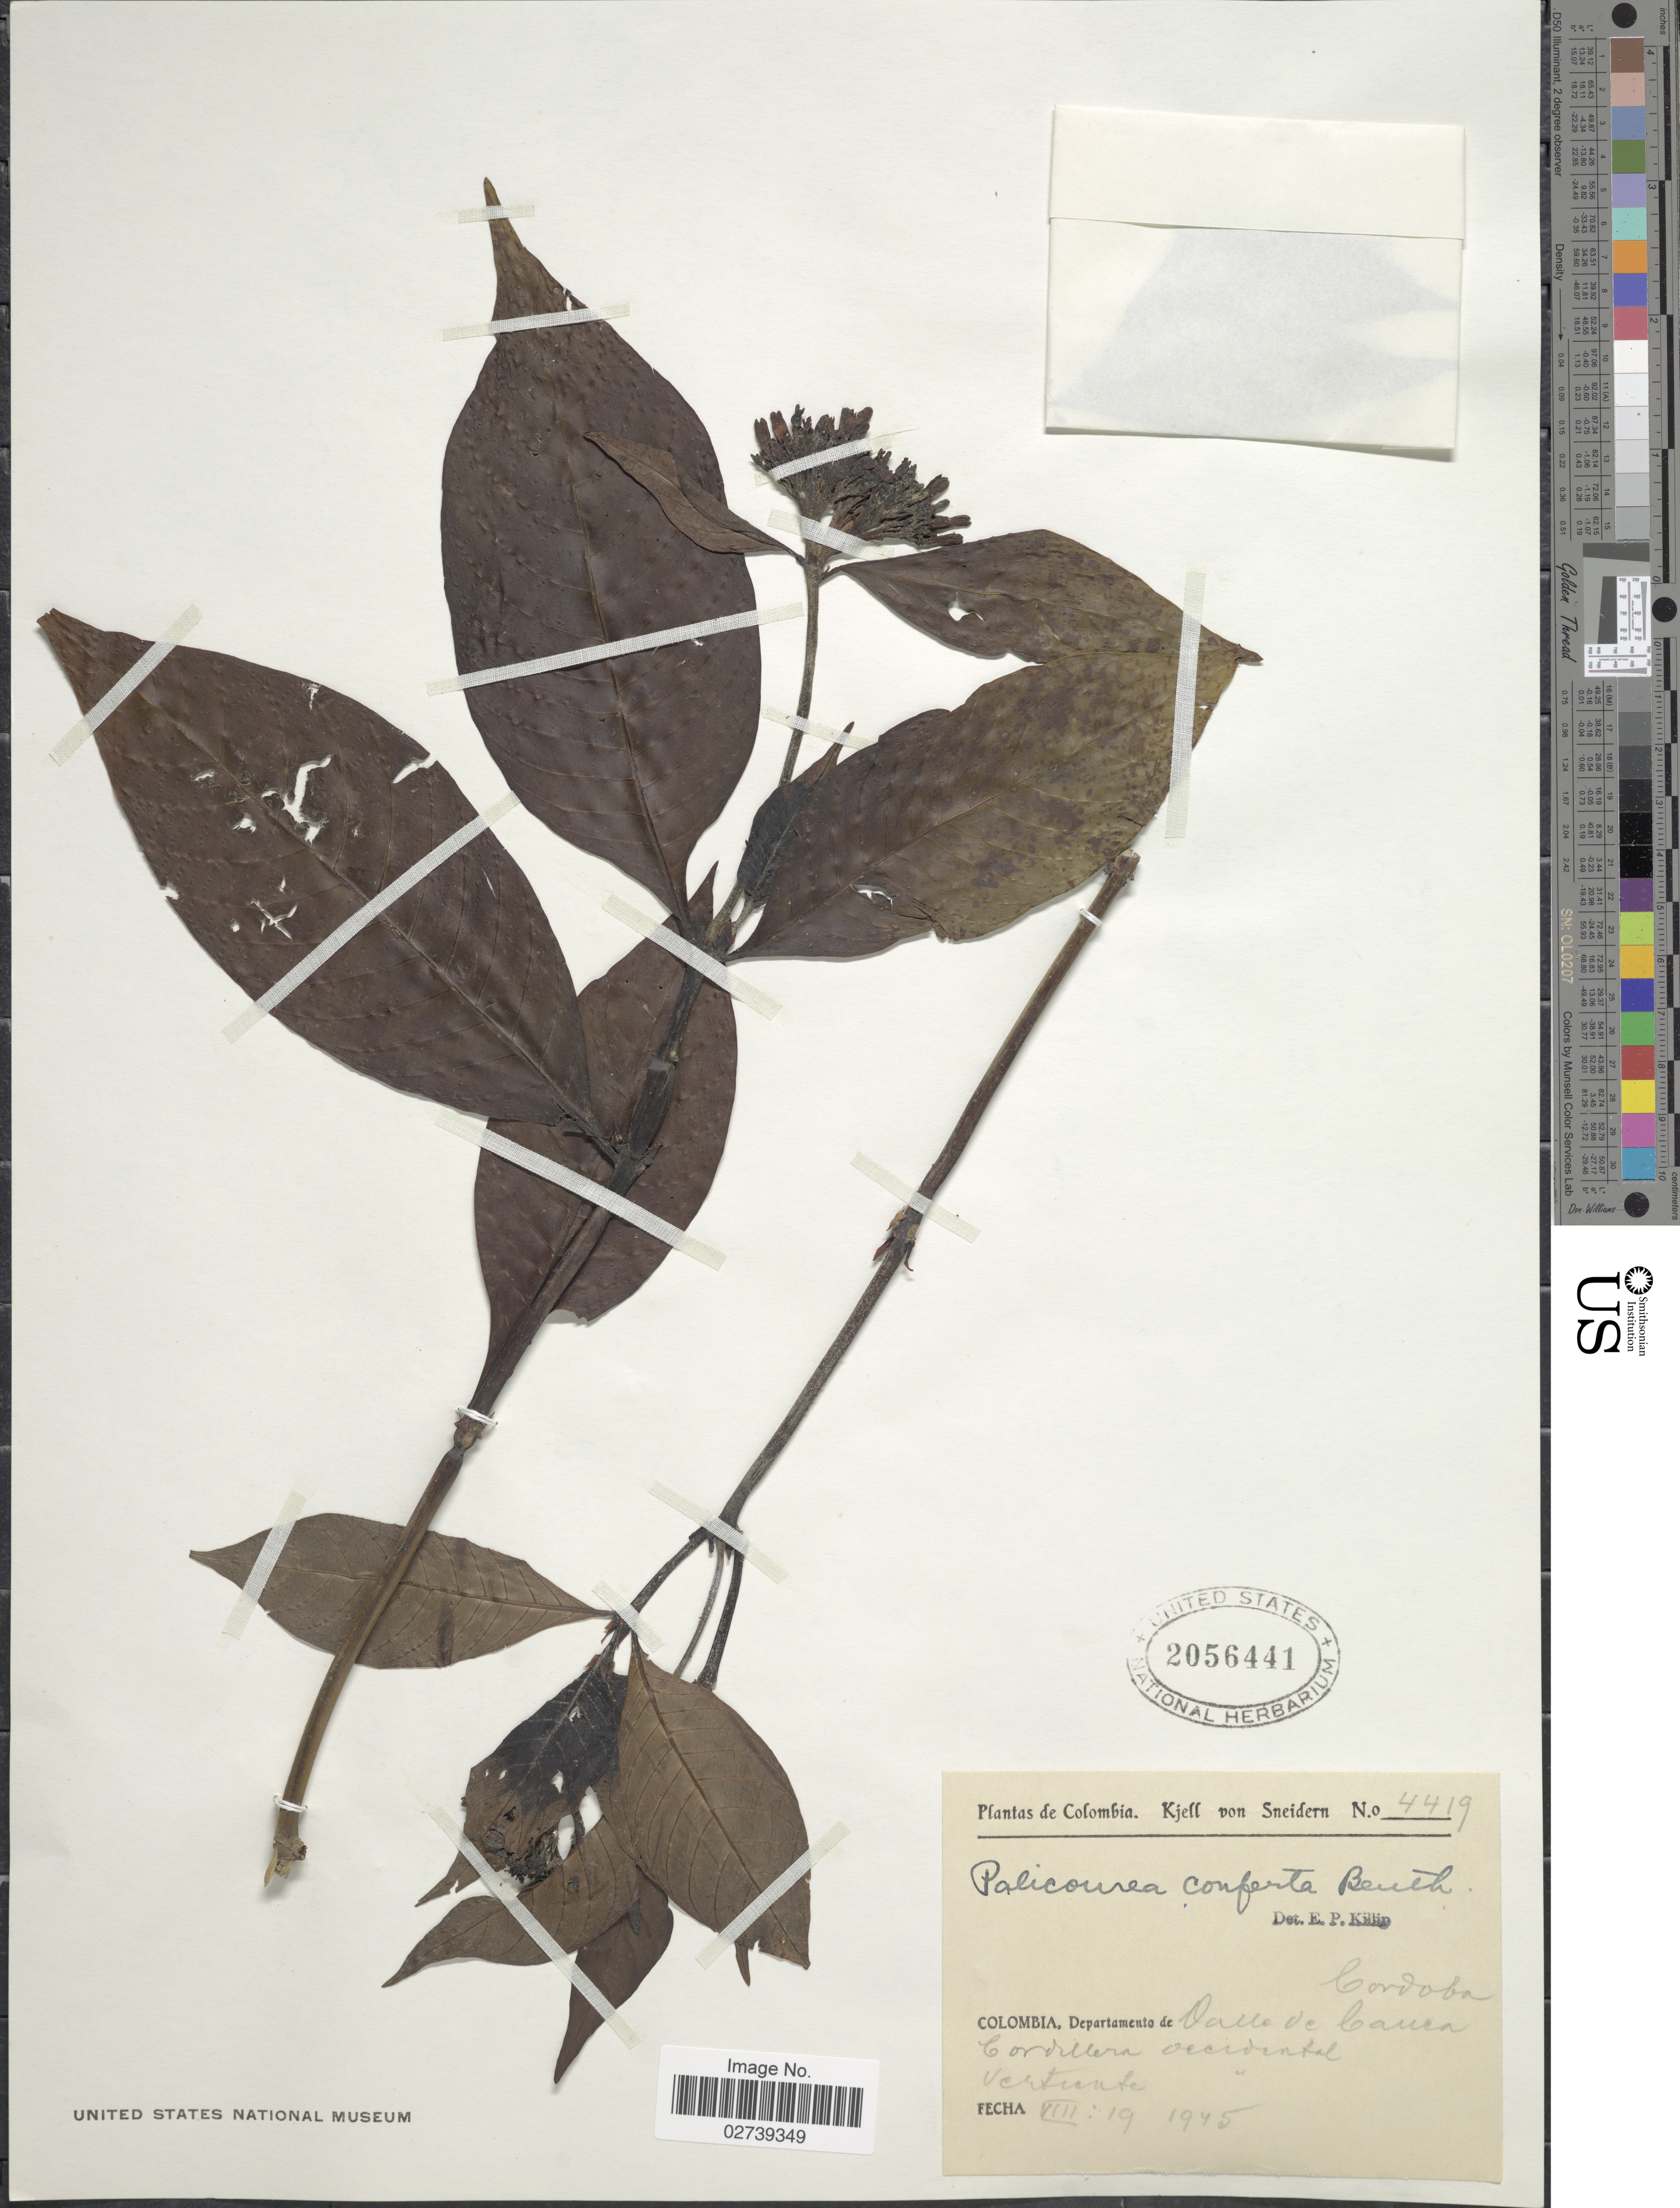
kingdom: Plantae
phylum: Tracheophyta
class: Magnoliopsida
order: Gentianales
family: Rubiaceae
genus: Palicourea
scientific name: Palicourea conferta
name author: (Benth.) Sandwith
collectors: K. von Sneidern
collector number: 4419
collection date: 1945-08-19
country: Colombia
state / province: Valle del Cauca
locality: Departamento de Valle de Cauca, Cordillera Occidental, Vertiente Occidental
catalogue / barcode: US 2056441